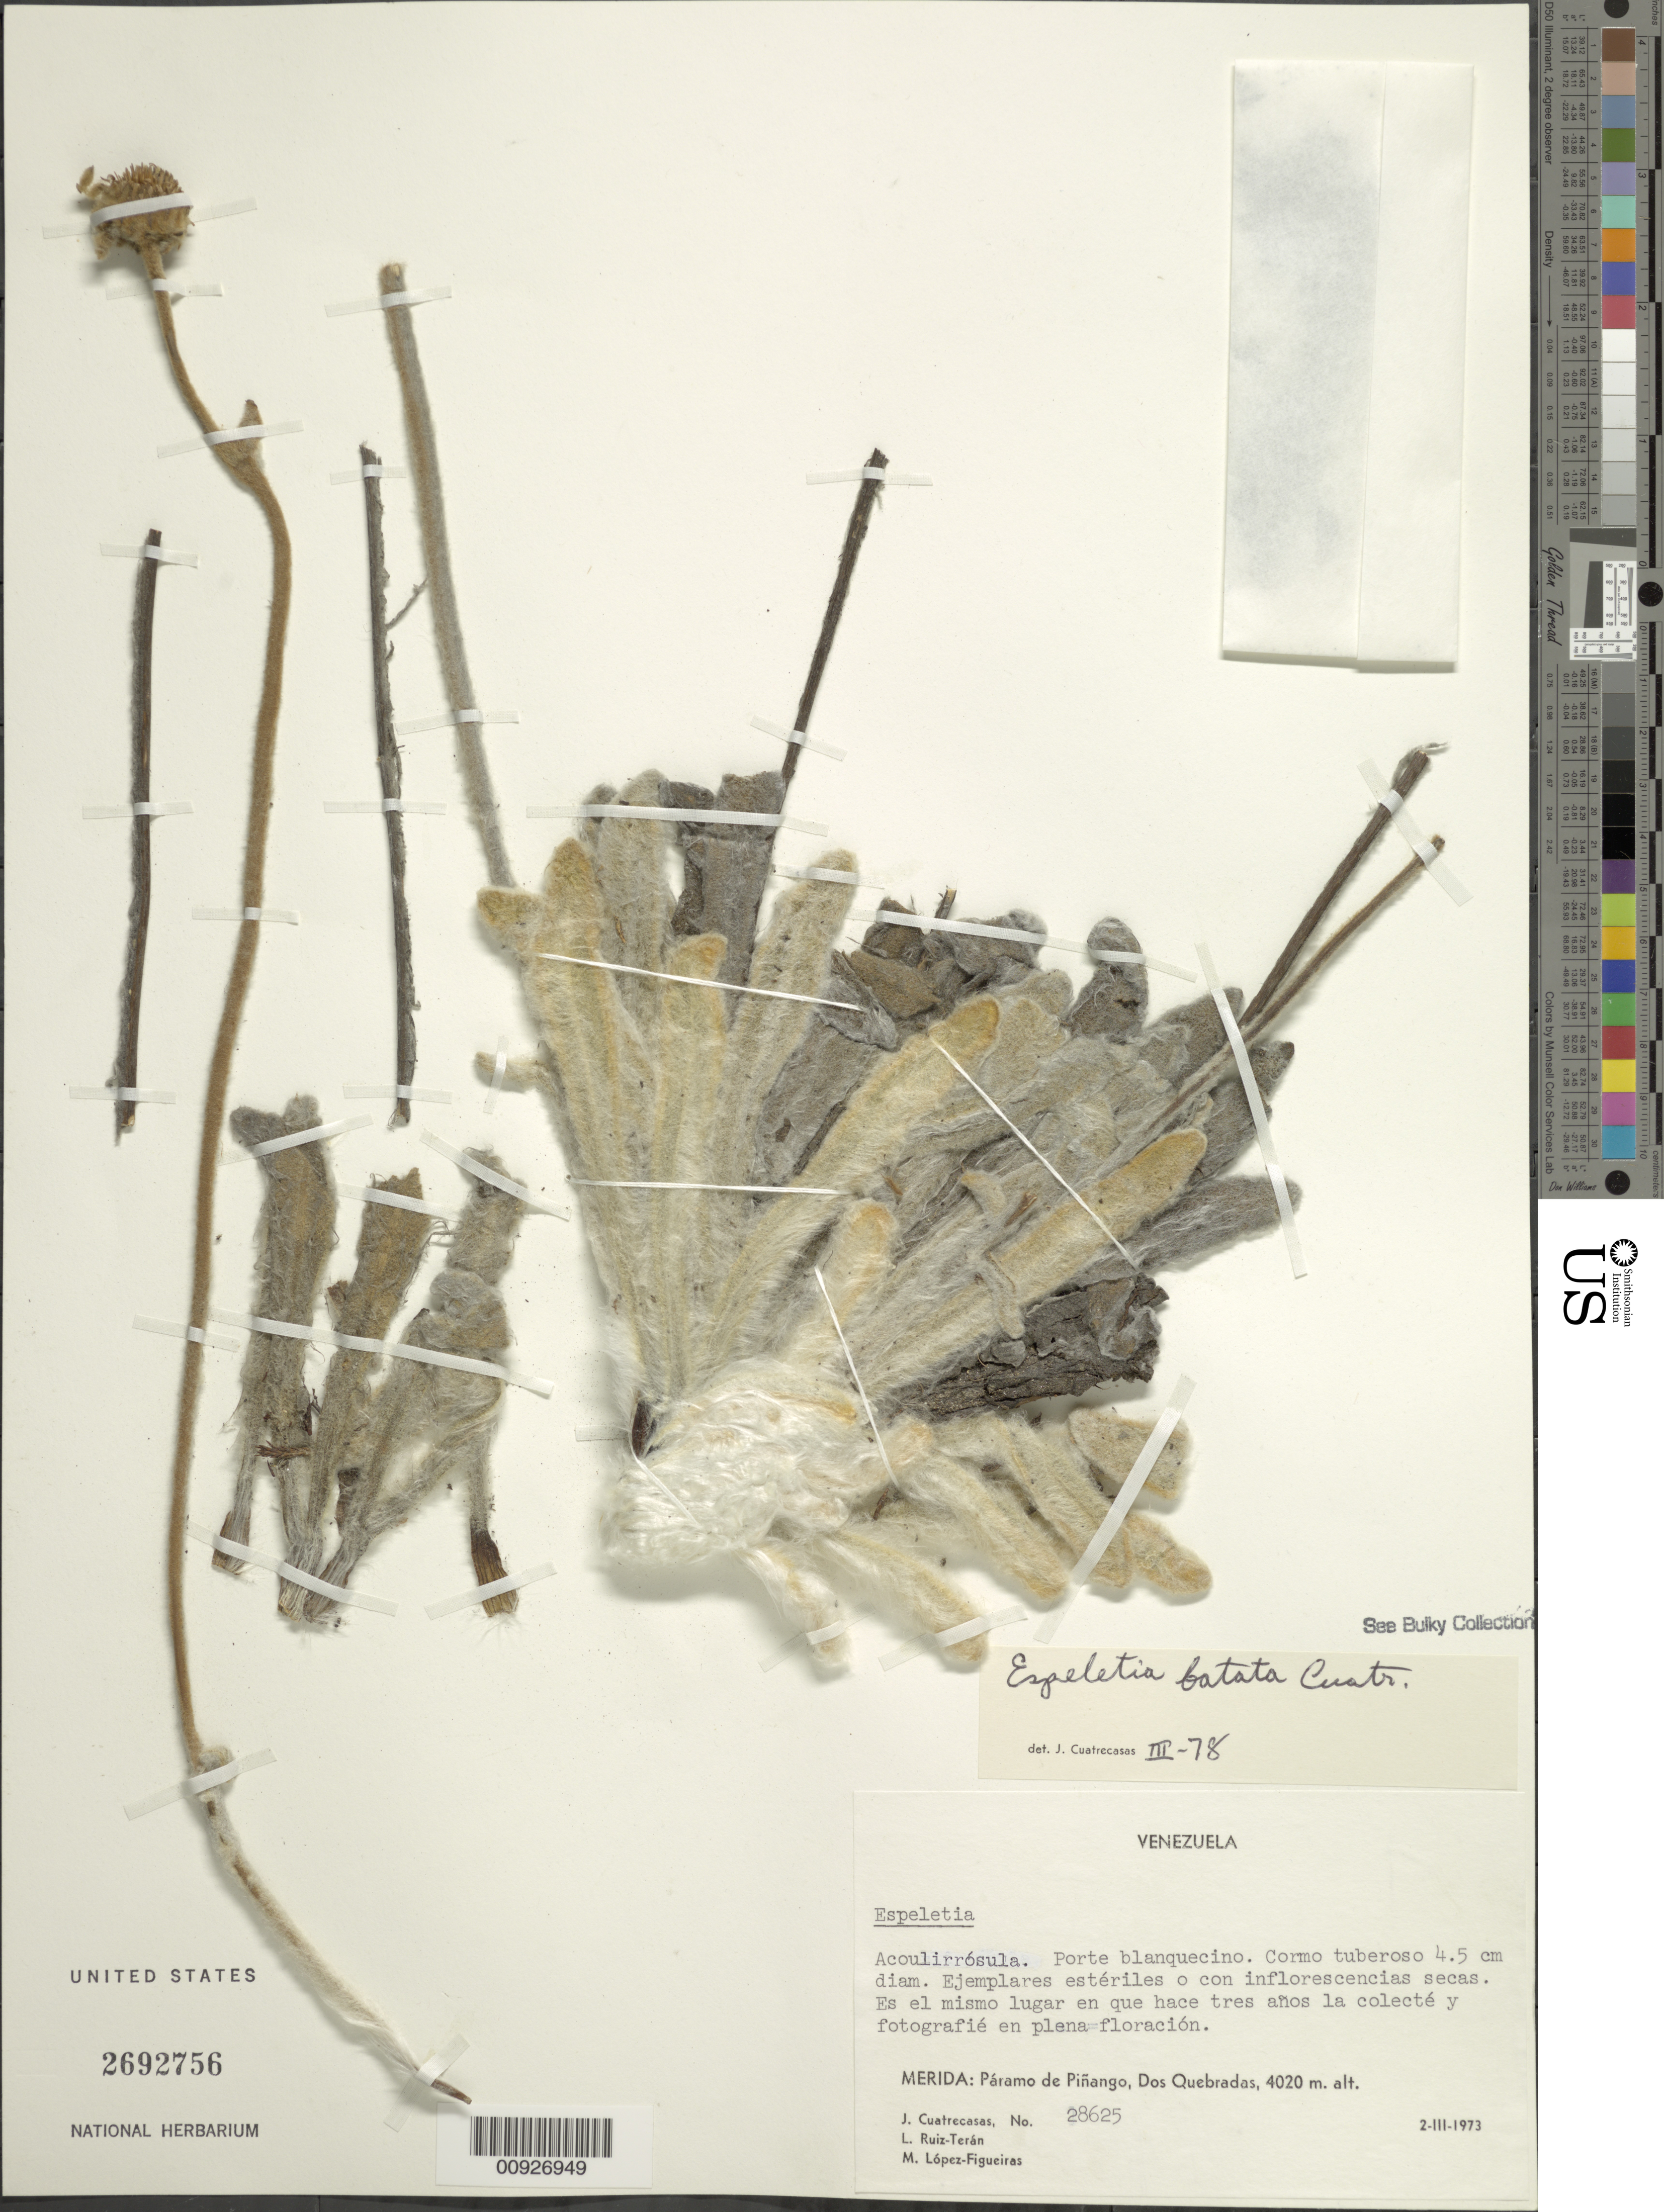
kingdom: Plantae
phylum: Tracheophyta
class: Magnoliopsida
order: Asterales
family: Asteraceae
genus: Espeletia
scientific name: Espeletia batata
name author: Cuatrec.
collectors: J. Cuatrecasas, L. E. Ruíz-Terán & M. López Figueiras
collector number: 28625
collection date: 1973-03-02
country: Venezuela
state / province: Mérida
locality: P. de Piñango. Páramo de Piñango, Dos Quebradas. Es el mismo lugar en que hace tres años la colecté y fotografié en plena floración.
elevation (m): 4020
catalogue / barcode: US 2692756